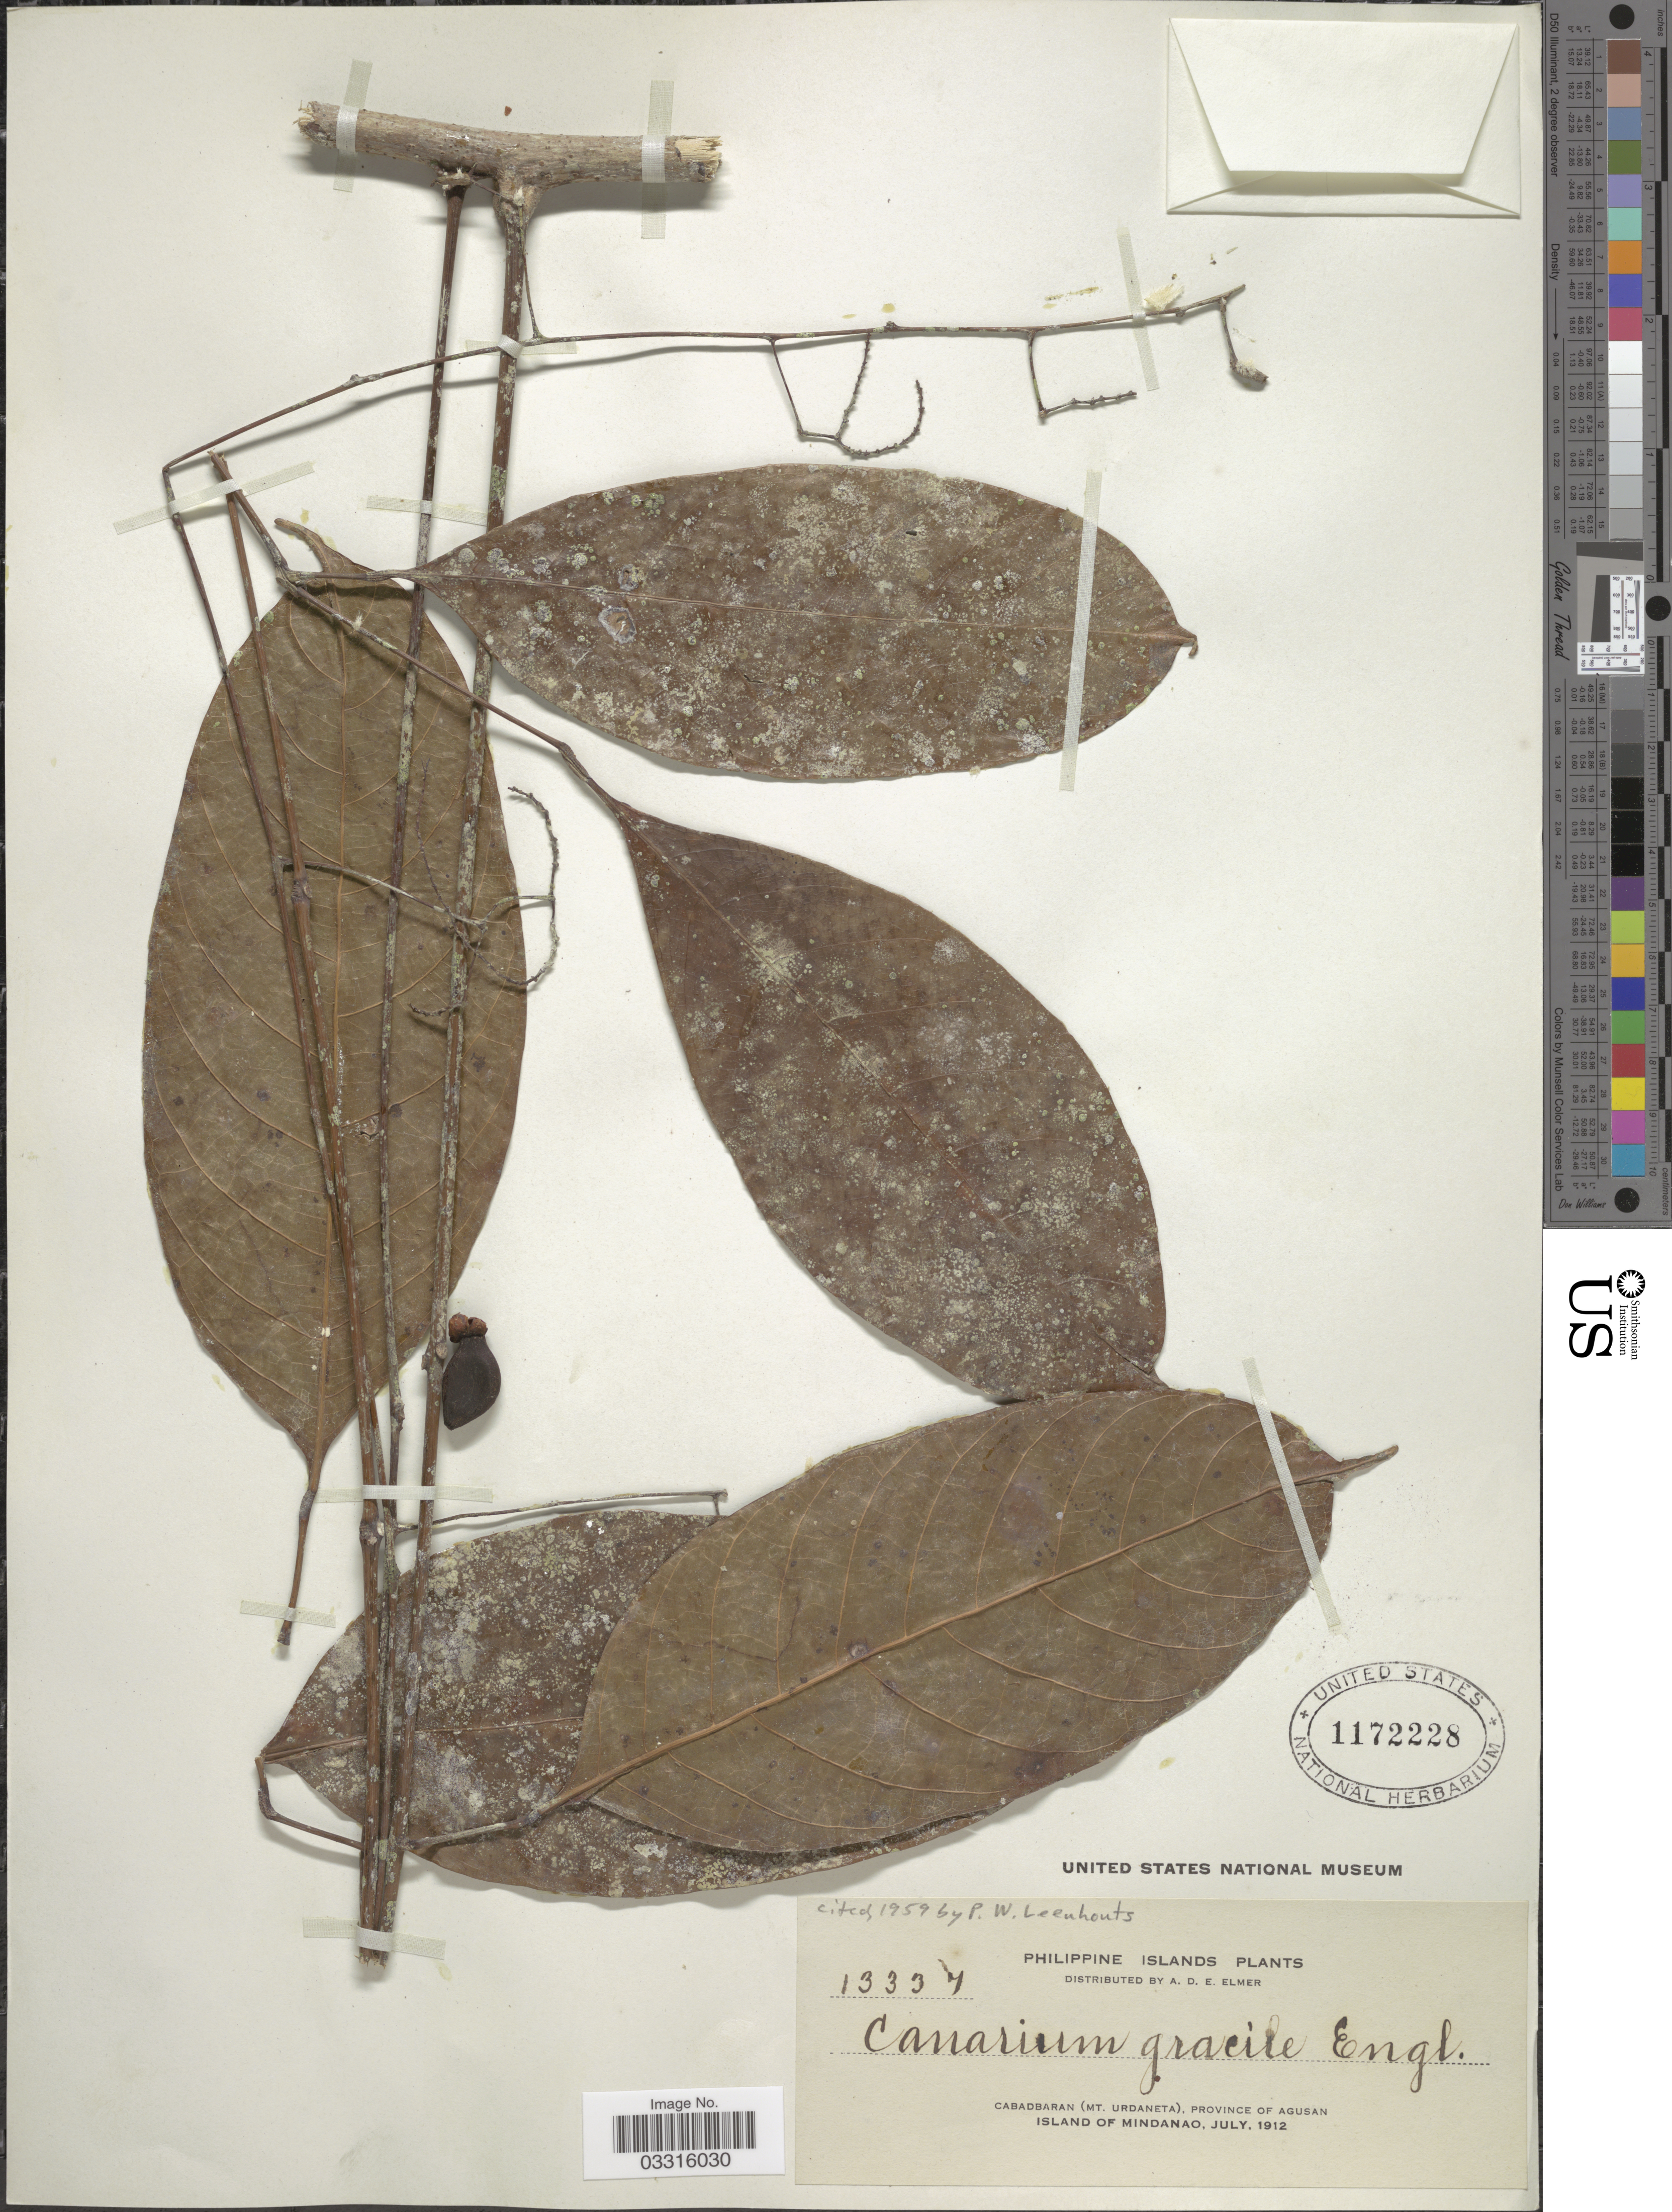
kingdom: Plantae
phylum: Tracheophyta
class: Magnoliopsida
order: Sapindales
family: Burseraceae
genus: Canarium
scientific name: Canarium gracile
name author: Engl.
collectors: A. D. E. Elmer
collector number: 13337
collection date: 1912-07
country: Philippines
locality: Cabadbaran (Mt. Urdaneta), Province of Agusan. Island of Mindanao.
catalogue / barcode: US 1172228